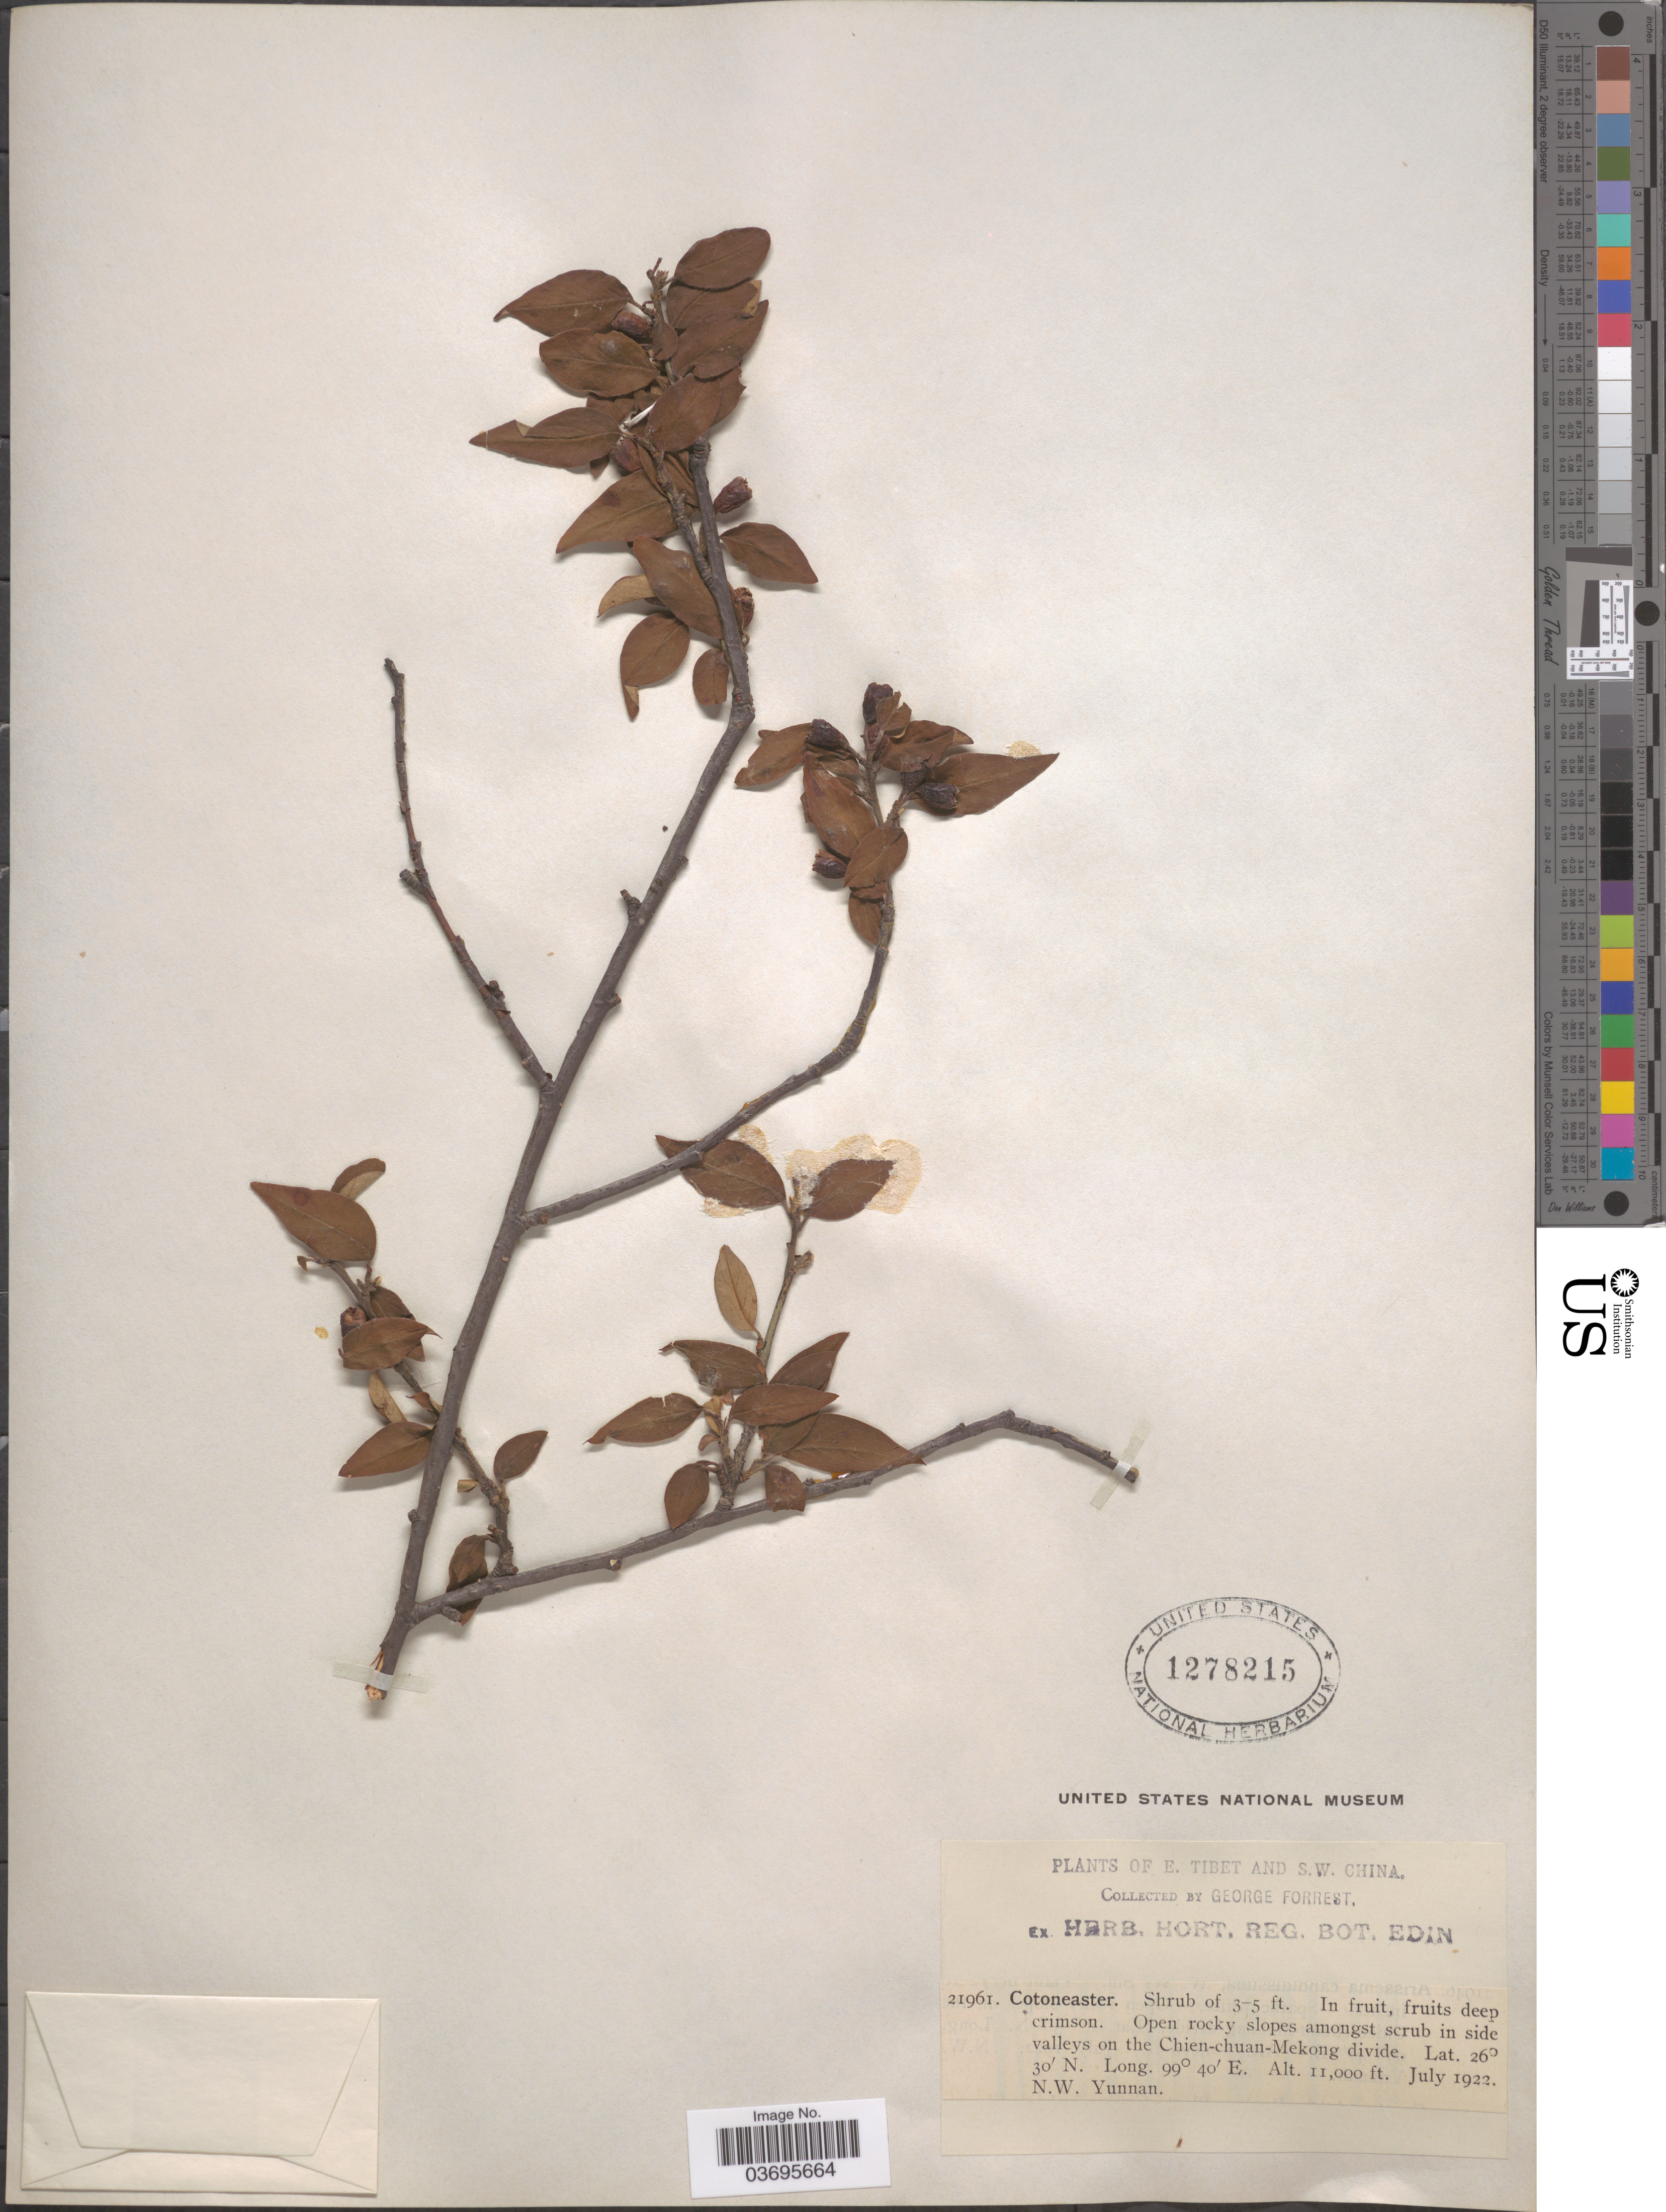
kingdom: Plantae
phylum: Tracheophyta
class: Magnoliopsida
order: Rosales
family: Rosaceae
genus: Cotoneaster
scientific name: Cotoneaster sp.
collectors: G. Forrest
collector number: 21961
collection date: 1922-07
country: China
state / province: Yunnan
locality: E. Tibet and S.W. China. In side valleys on the Chien-chuang-Mekong divide. N.W. Yunnan.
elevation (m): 3353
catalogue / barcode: US 1278215